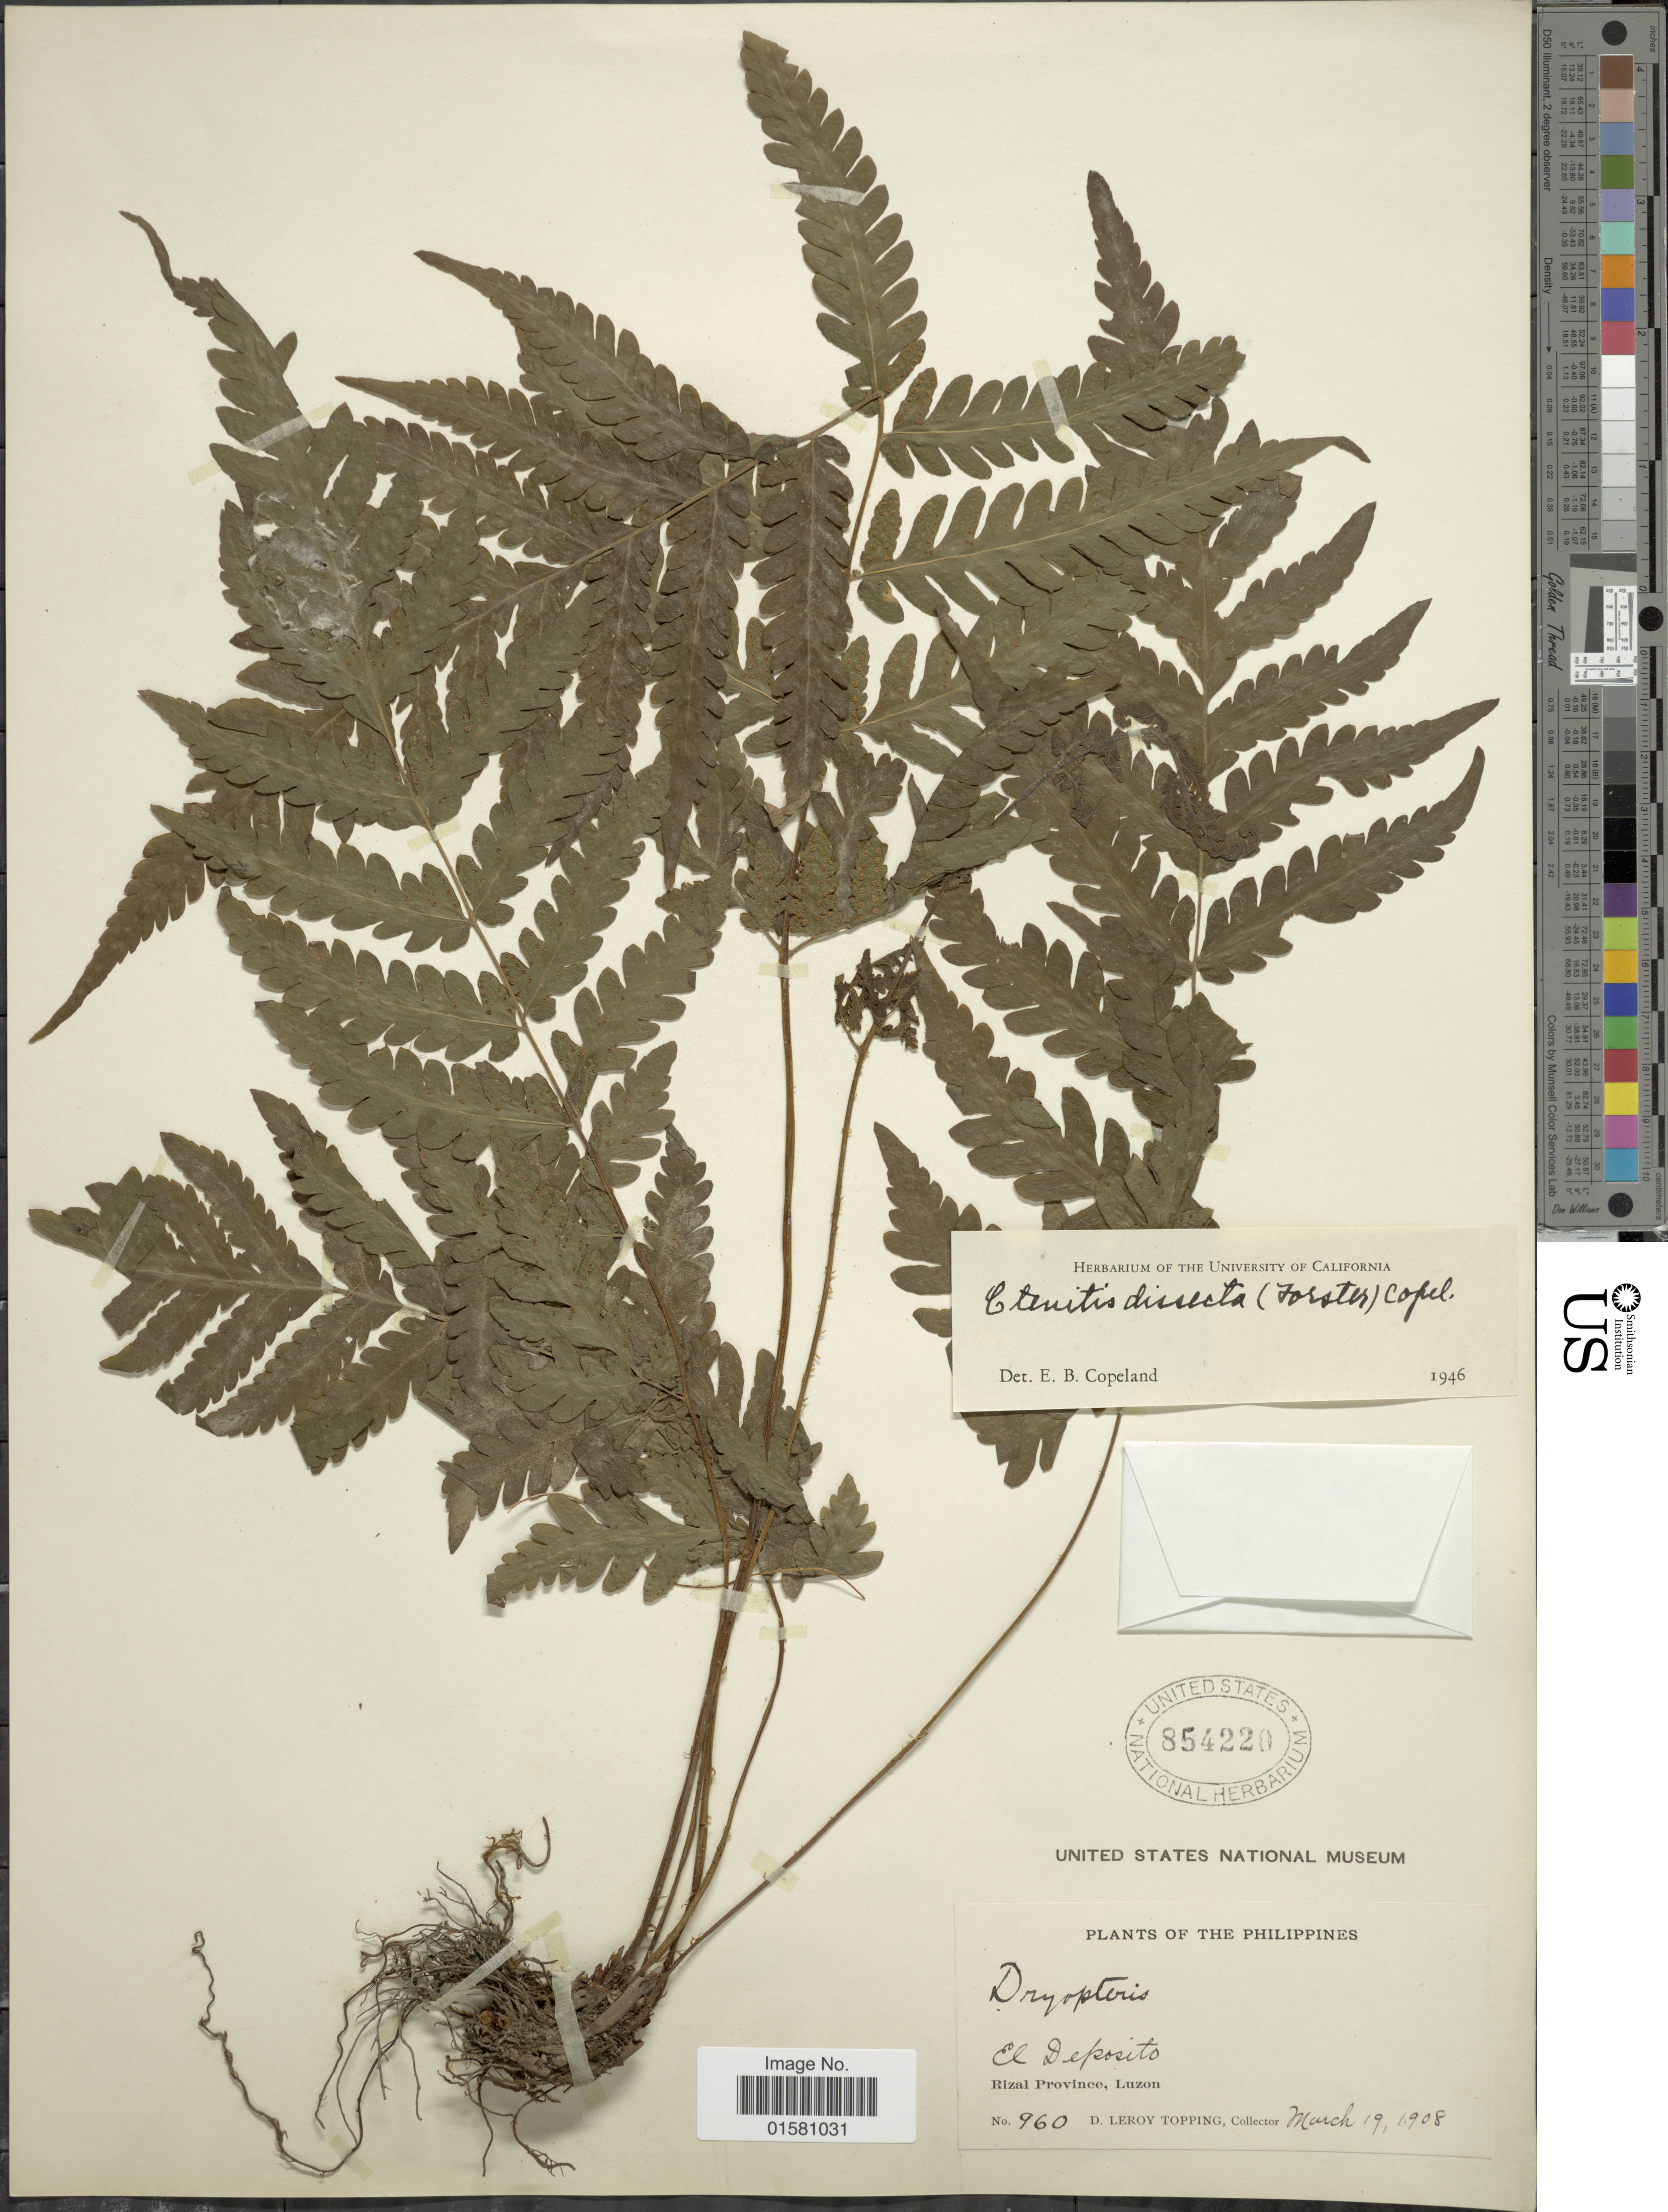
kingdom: Plantae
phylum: Tracheophyta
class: Polypodiopsida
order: Polypodiales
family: Tectariaceae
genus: Tectaria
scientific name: Tectaria dissecta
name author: (G. Forst.) Lellinger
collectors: D. L. Topping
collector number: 960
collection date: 1908-03-19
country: Philippines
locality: El Deposito, Rizal Province, Luzon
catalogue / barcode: US 854220